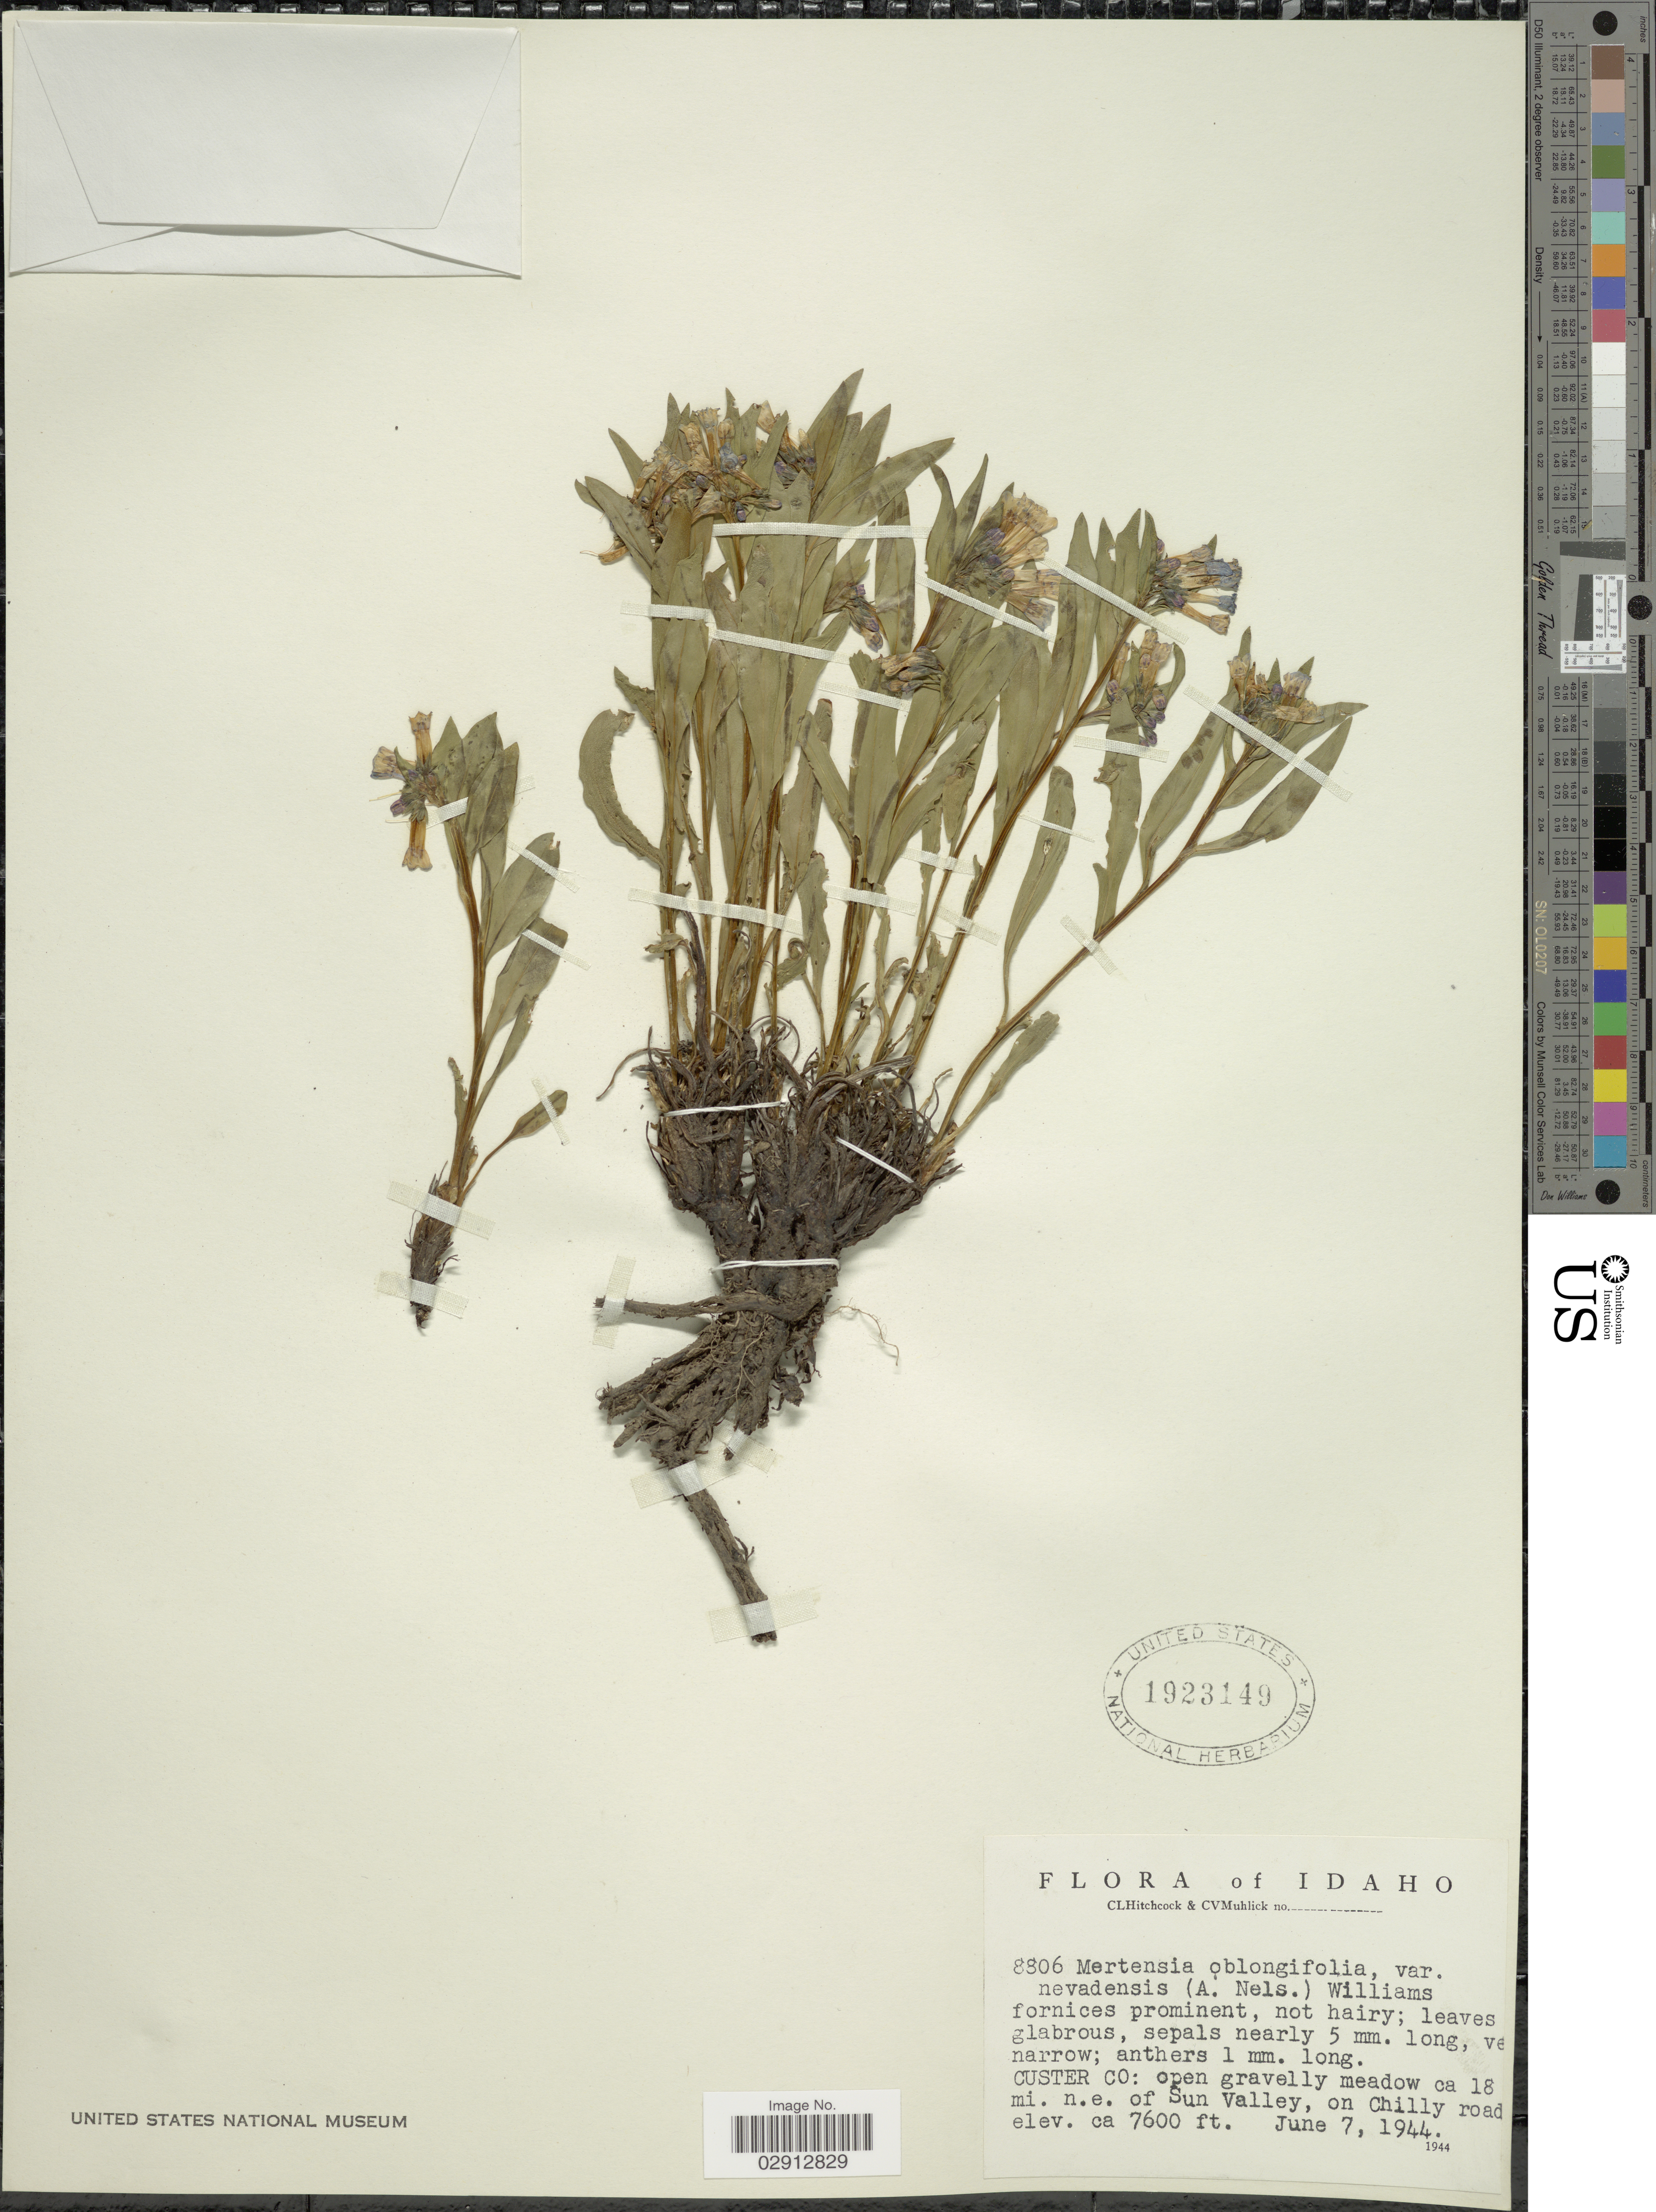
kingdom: Plantae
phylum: Tracheophyta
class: Magnoliopsida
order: Boraginales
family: Boraginaceae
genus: Mertensia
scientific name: Mertensia oblongifolia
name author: (Nutt.) G. Don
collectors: C. L. Hitchcock & C. V. Muhlick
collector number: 8806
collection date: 1944-06-07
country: United States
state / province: Idaho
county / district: Custer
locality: open gravelly meadow ca 18 mi. n.e. of Sun Valley, on Chilly road.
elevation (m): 2316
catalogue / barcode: US 1923149